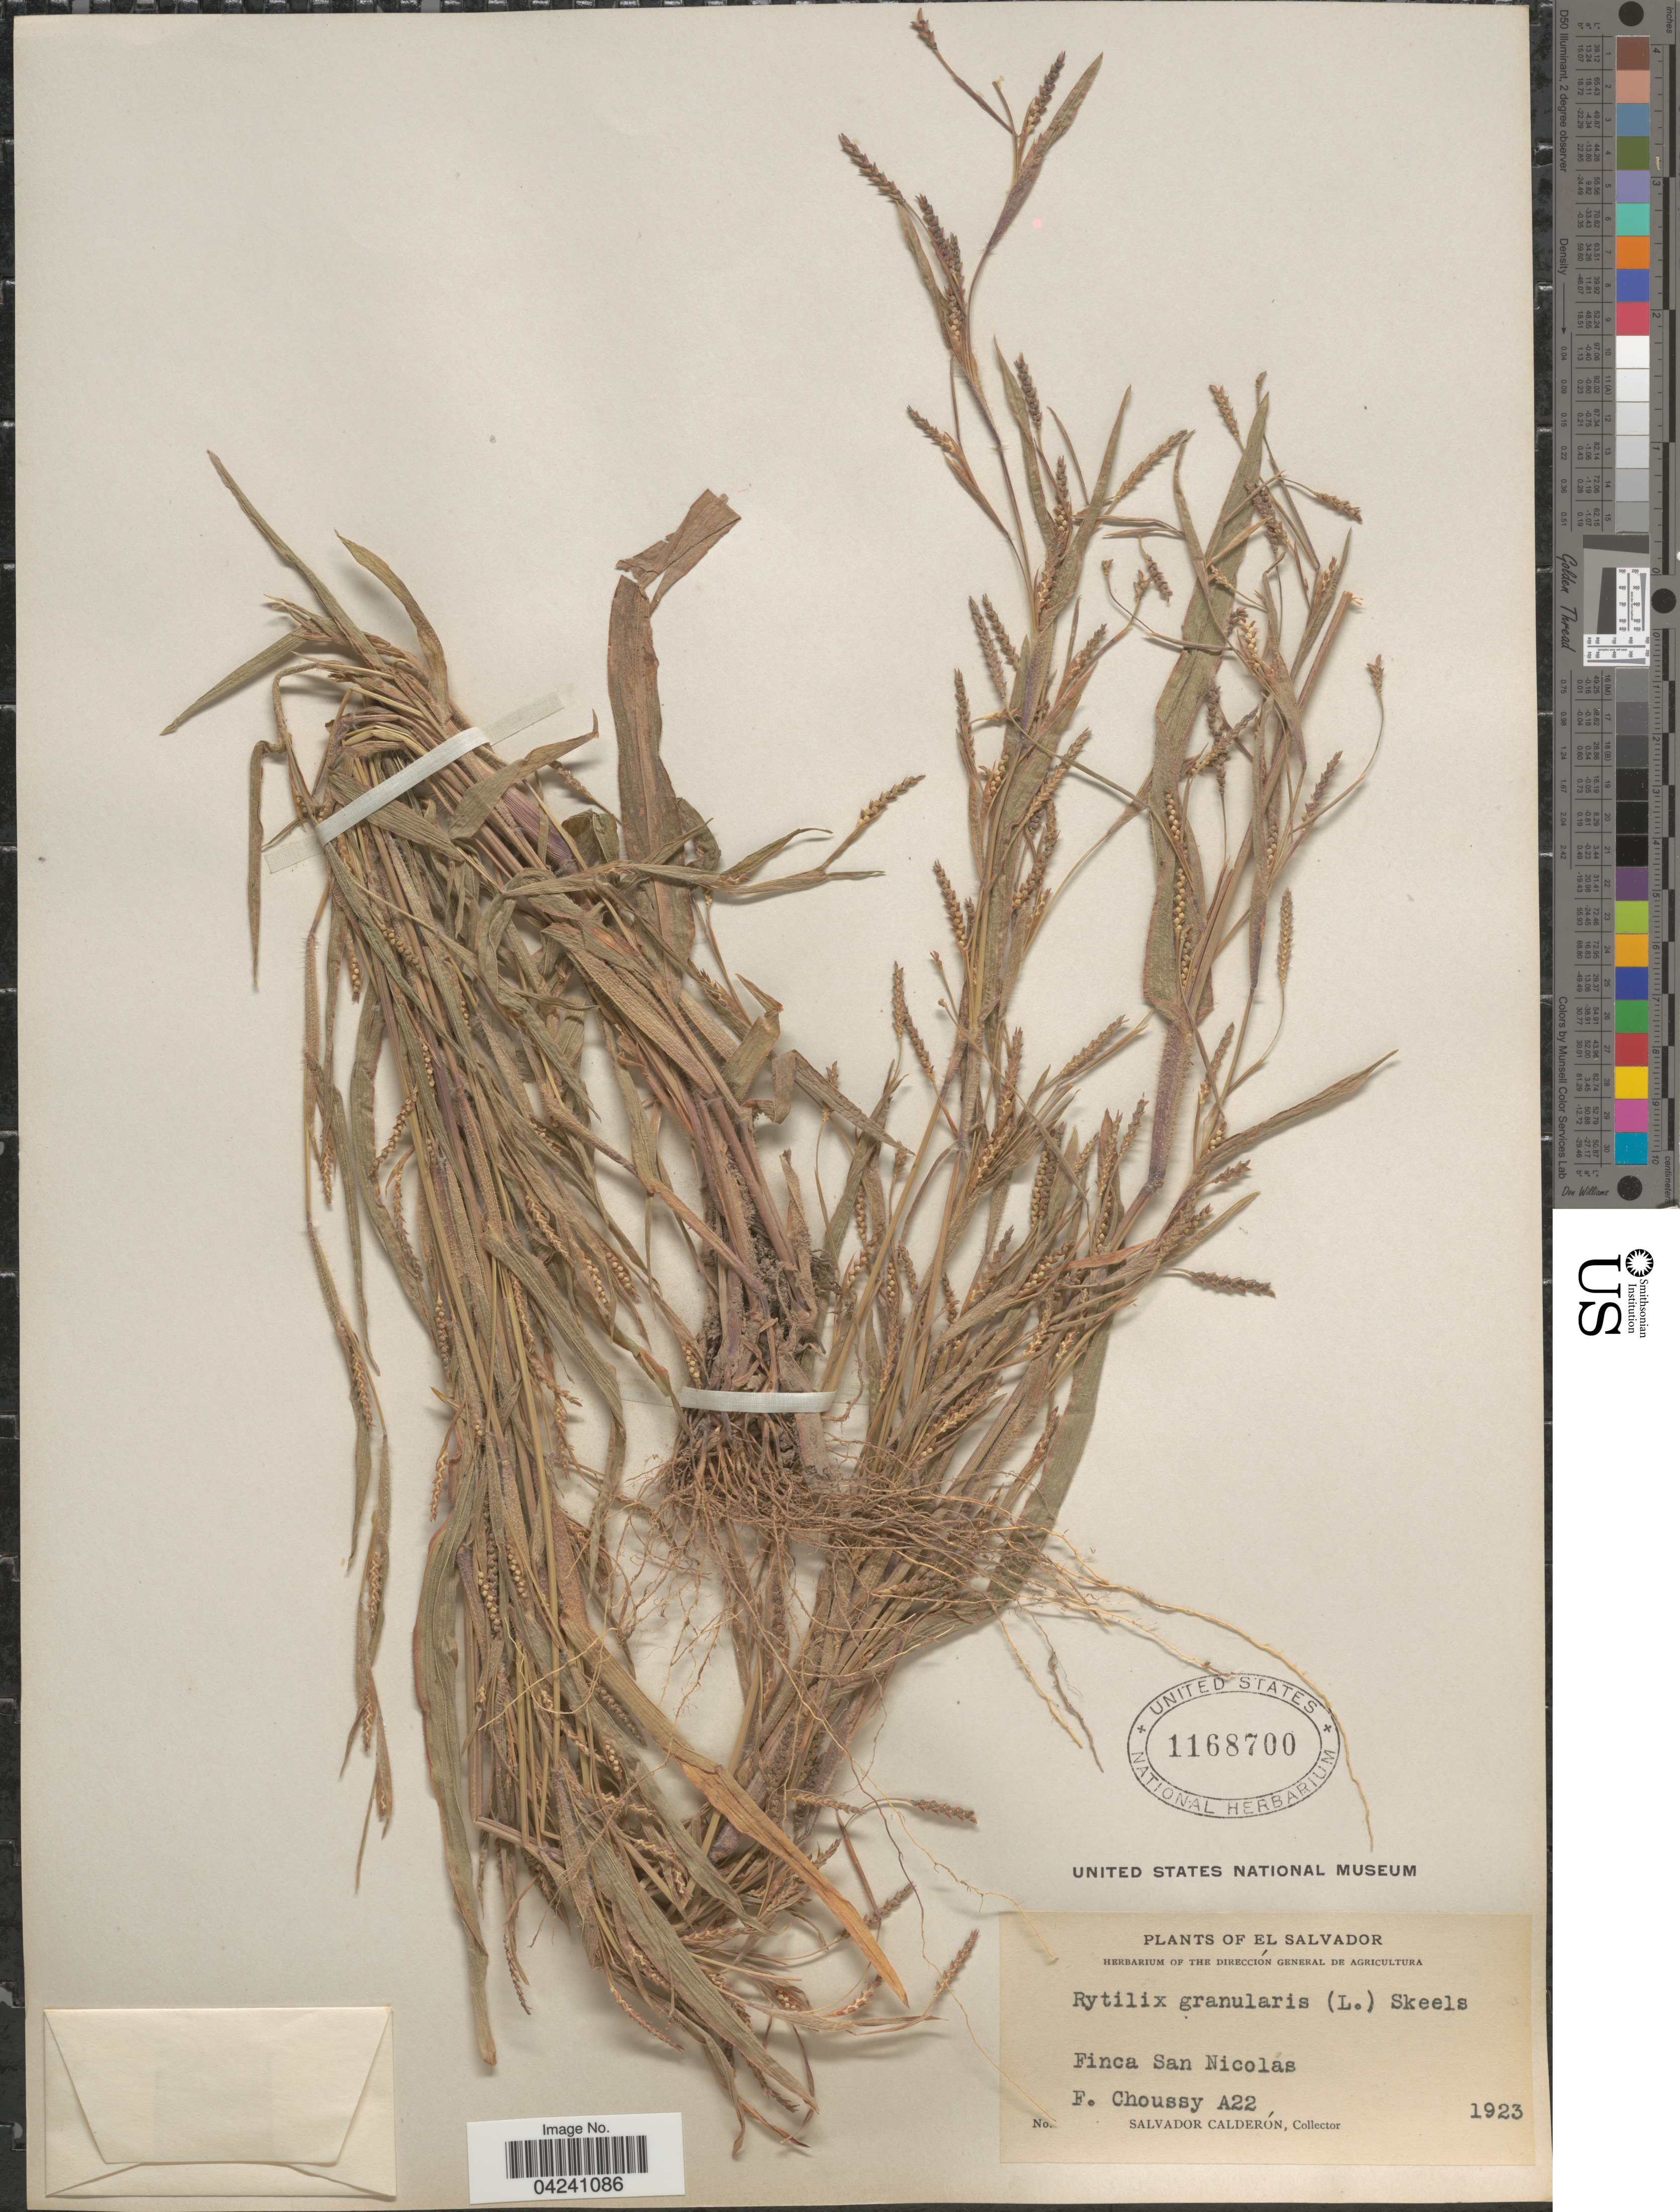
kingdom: Plantae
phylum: Tracheophyta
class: Liliopsida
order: Poales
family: Poaceae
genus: Hackelochloa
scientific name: Hackelochloa granularis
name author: (L.) Kuntze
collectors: S. Calderón & F. Choussy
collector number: A22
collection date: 1923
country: El Salvador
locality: Finca San Nicolas.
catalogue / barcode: US 1168700